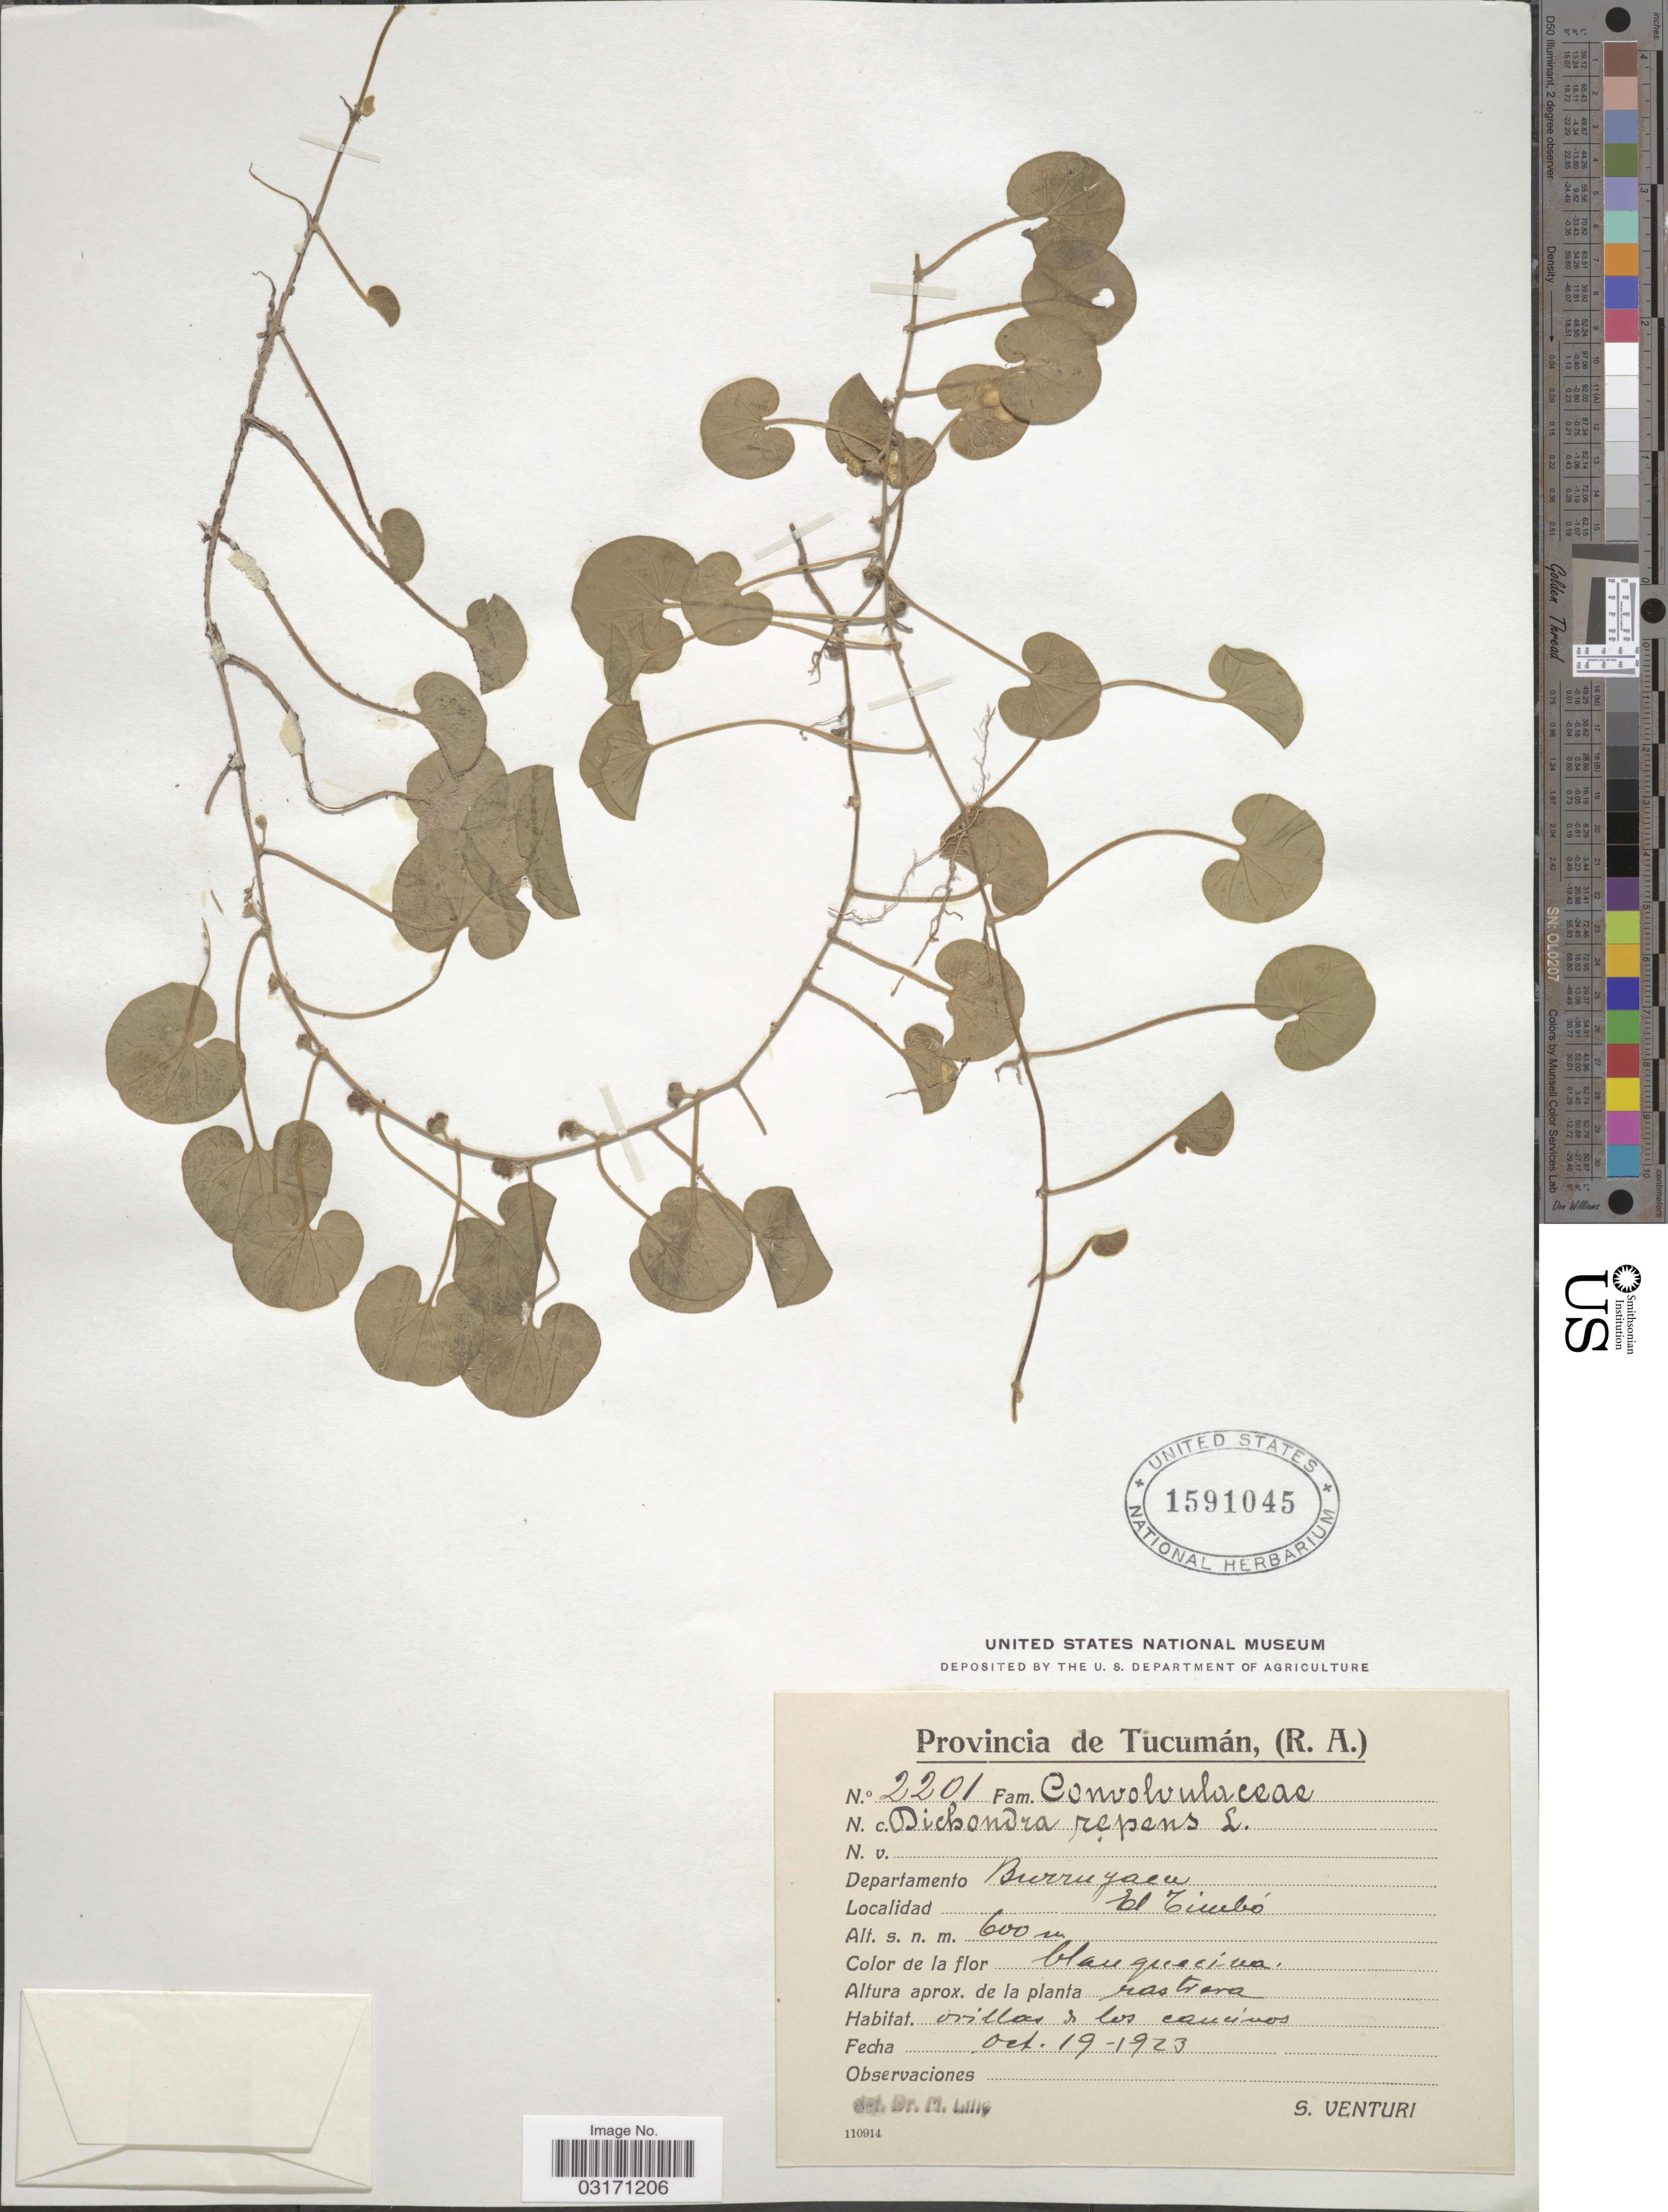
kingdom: Plantae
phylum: Tracheophyta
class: Magnoliopsida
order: Solanales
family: Convolvulaceae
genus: Dichondra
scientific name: Dichondra repens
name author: J.R. Forst. & G. Forst.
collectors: S. Venturi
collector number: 2201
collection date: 1923-10-19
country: Argentina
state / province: Tucuman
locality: Departamento Burruyacu. El Timbó.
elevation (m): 600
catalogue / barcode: US 1591045